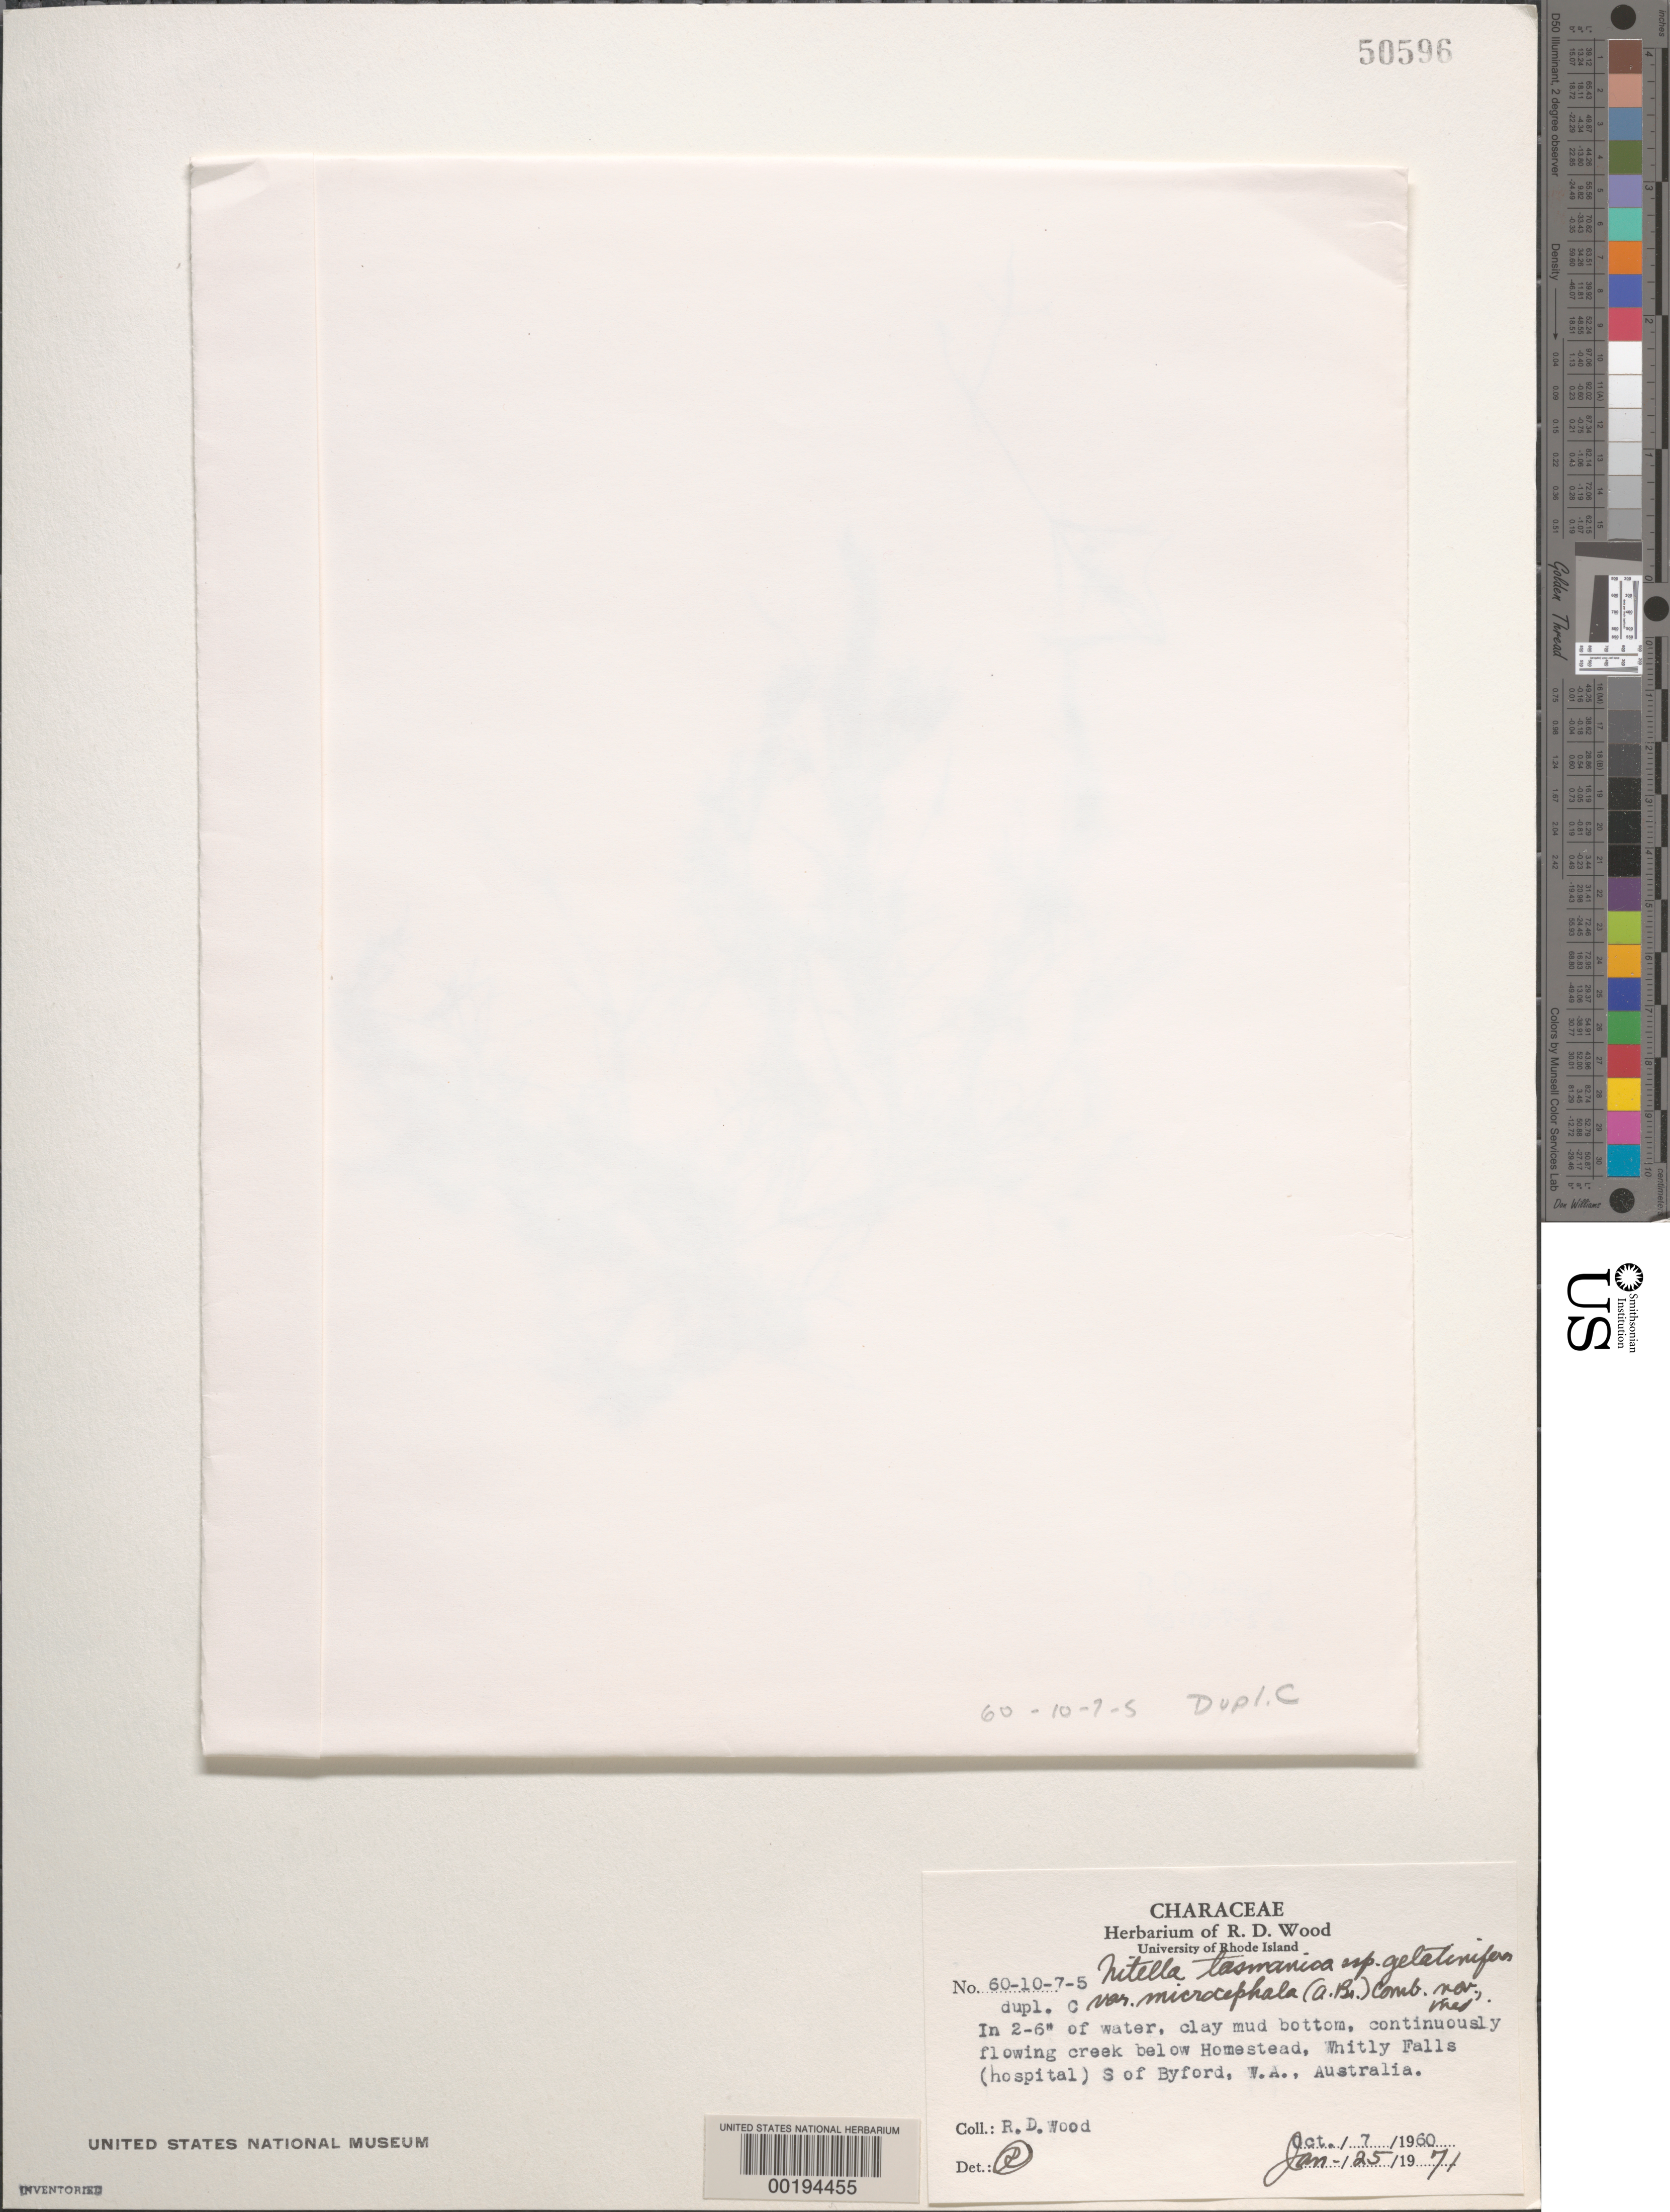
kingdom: Plantae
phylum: Charophyta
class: Charophyceae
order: Charales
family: Characeae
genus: Nitella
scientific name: Nitella tasmanica subsp. gelatinifera var. microcephala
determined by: Wood, R. D.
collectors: R. Wood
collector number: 60-10-7-5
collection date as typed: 07 Oct 1960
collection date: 1960-10-07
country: Australia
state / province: Western Australia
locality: Whitly falls south of byford, below homestead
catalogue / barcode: US 50596